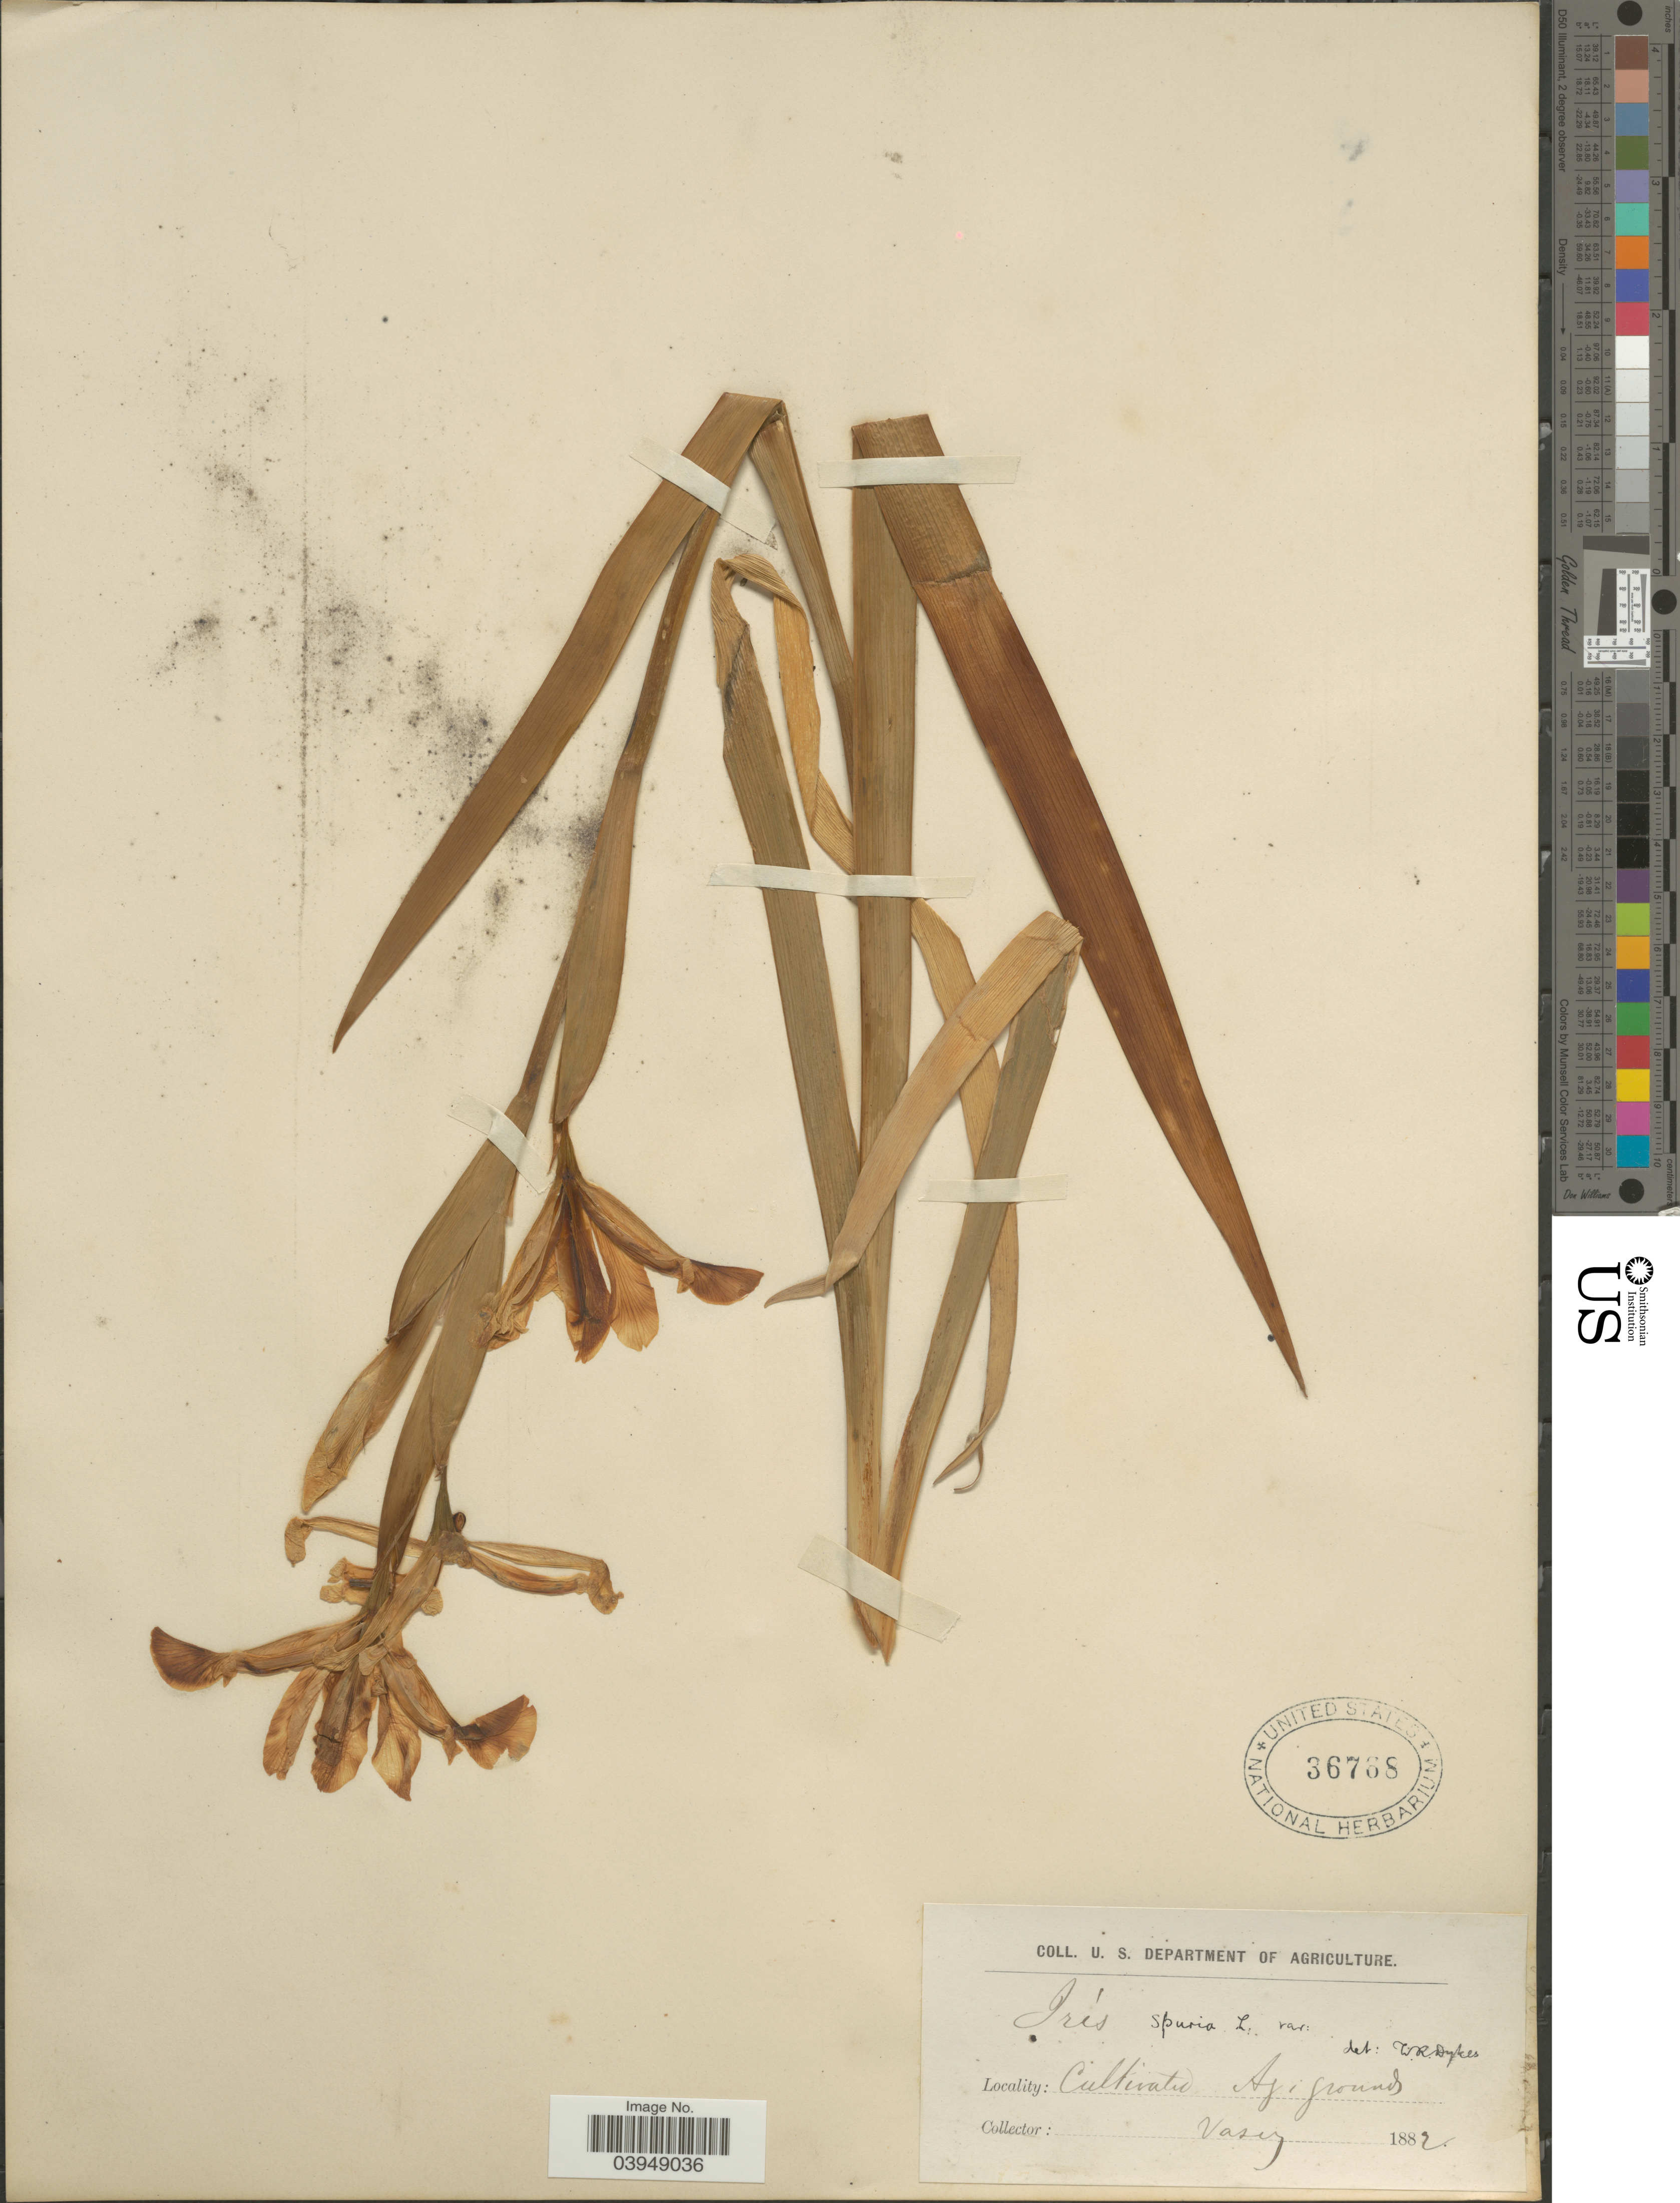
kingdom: Plantae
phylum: Tracheophyta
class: Liliopsida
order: Asparagales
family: Iridaceae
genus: Iris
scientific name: Iris spuria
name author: L.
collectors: Vasey, --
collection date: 1882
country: United States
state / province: District of Columbia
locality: Ag. grounds.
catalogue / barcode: US 36768